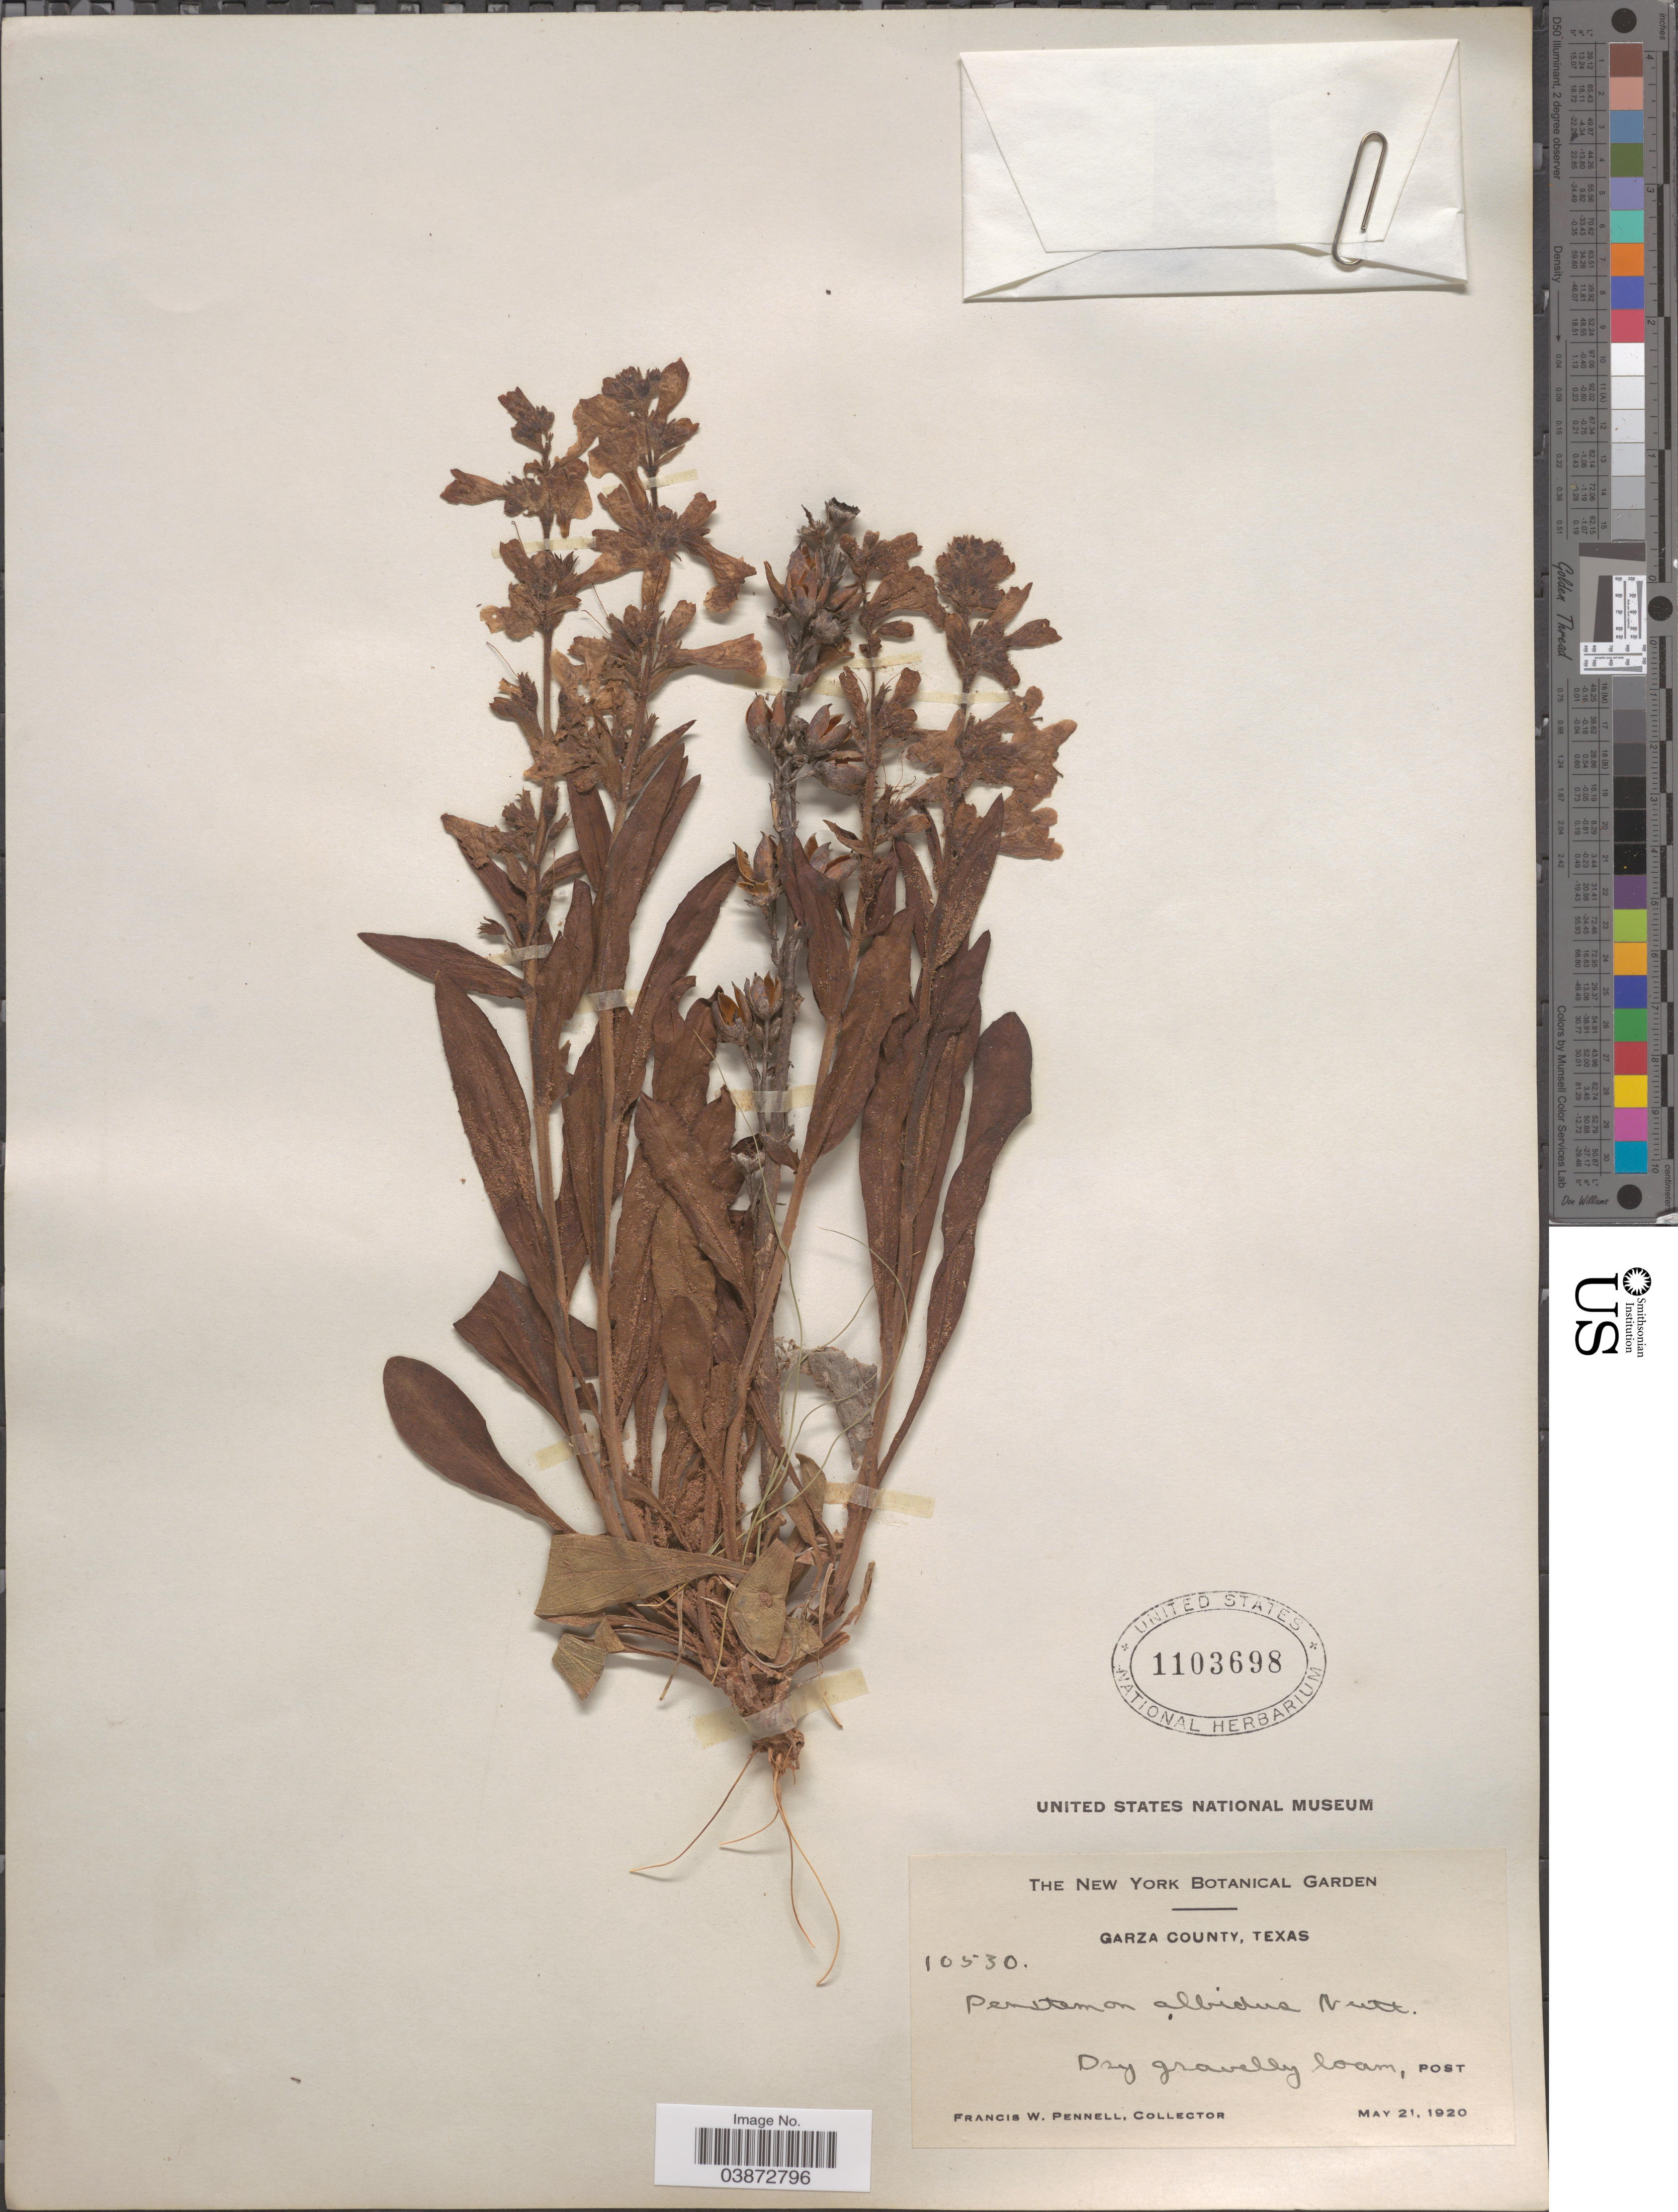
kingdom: Plantae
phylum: Tracheophyta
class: Magnoliopsida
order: Lamiales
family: Plantaginaceae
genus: Penstemon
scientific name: Penstemon albidus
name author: Nutt.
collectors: F. W. Pennell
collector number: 10530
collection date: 1920-05-21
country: United States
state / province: Texas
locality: Garza County. Dry gravelly loam, Post.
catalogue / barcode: US 1103698